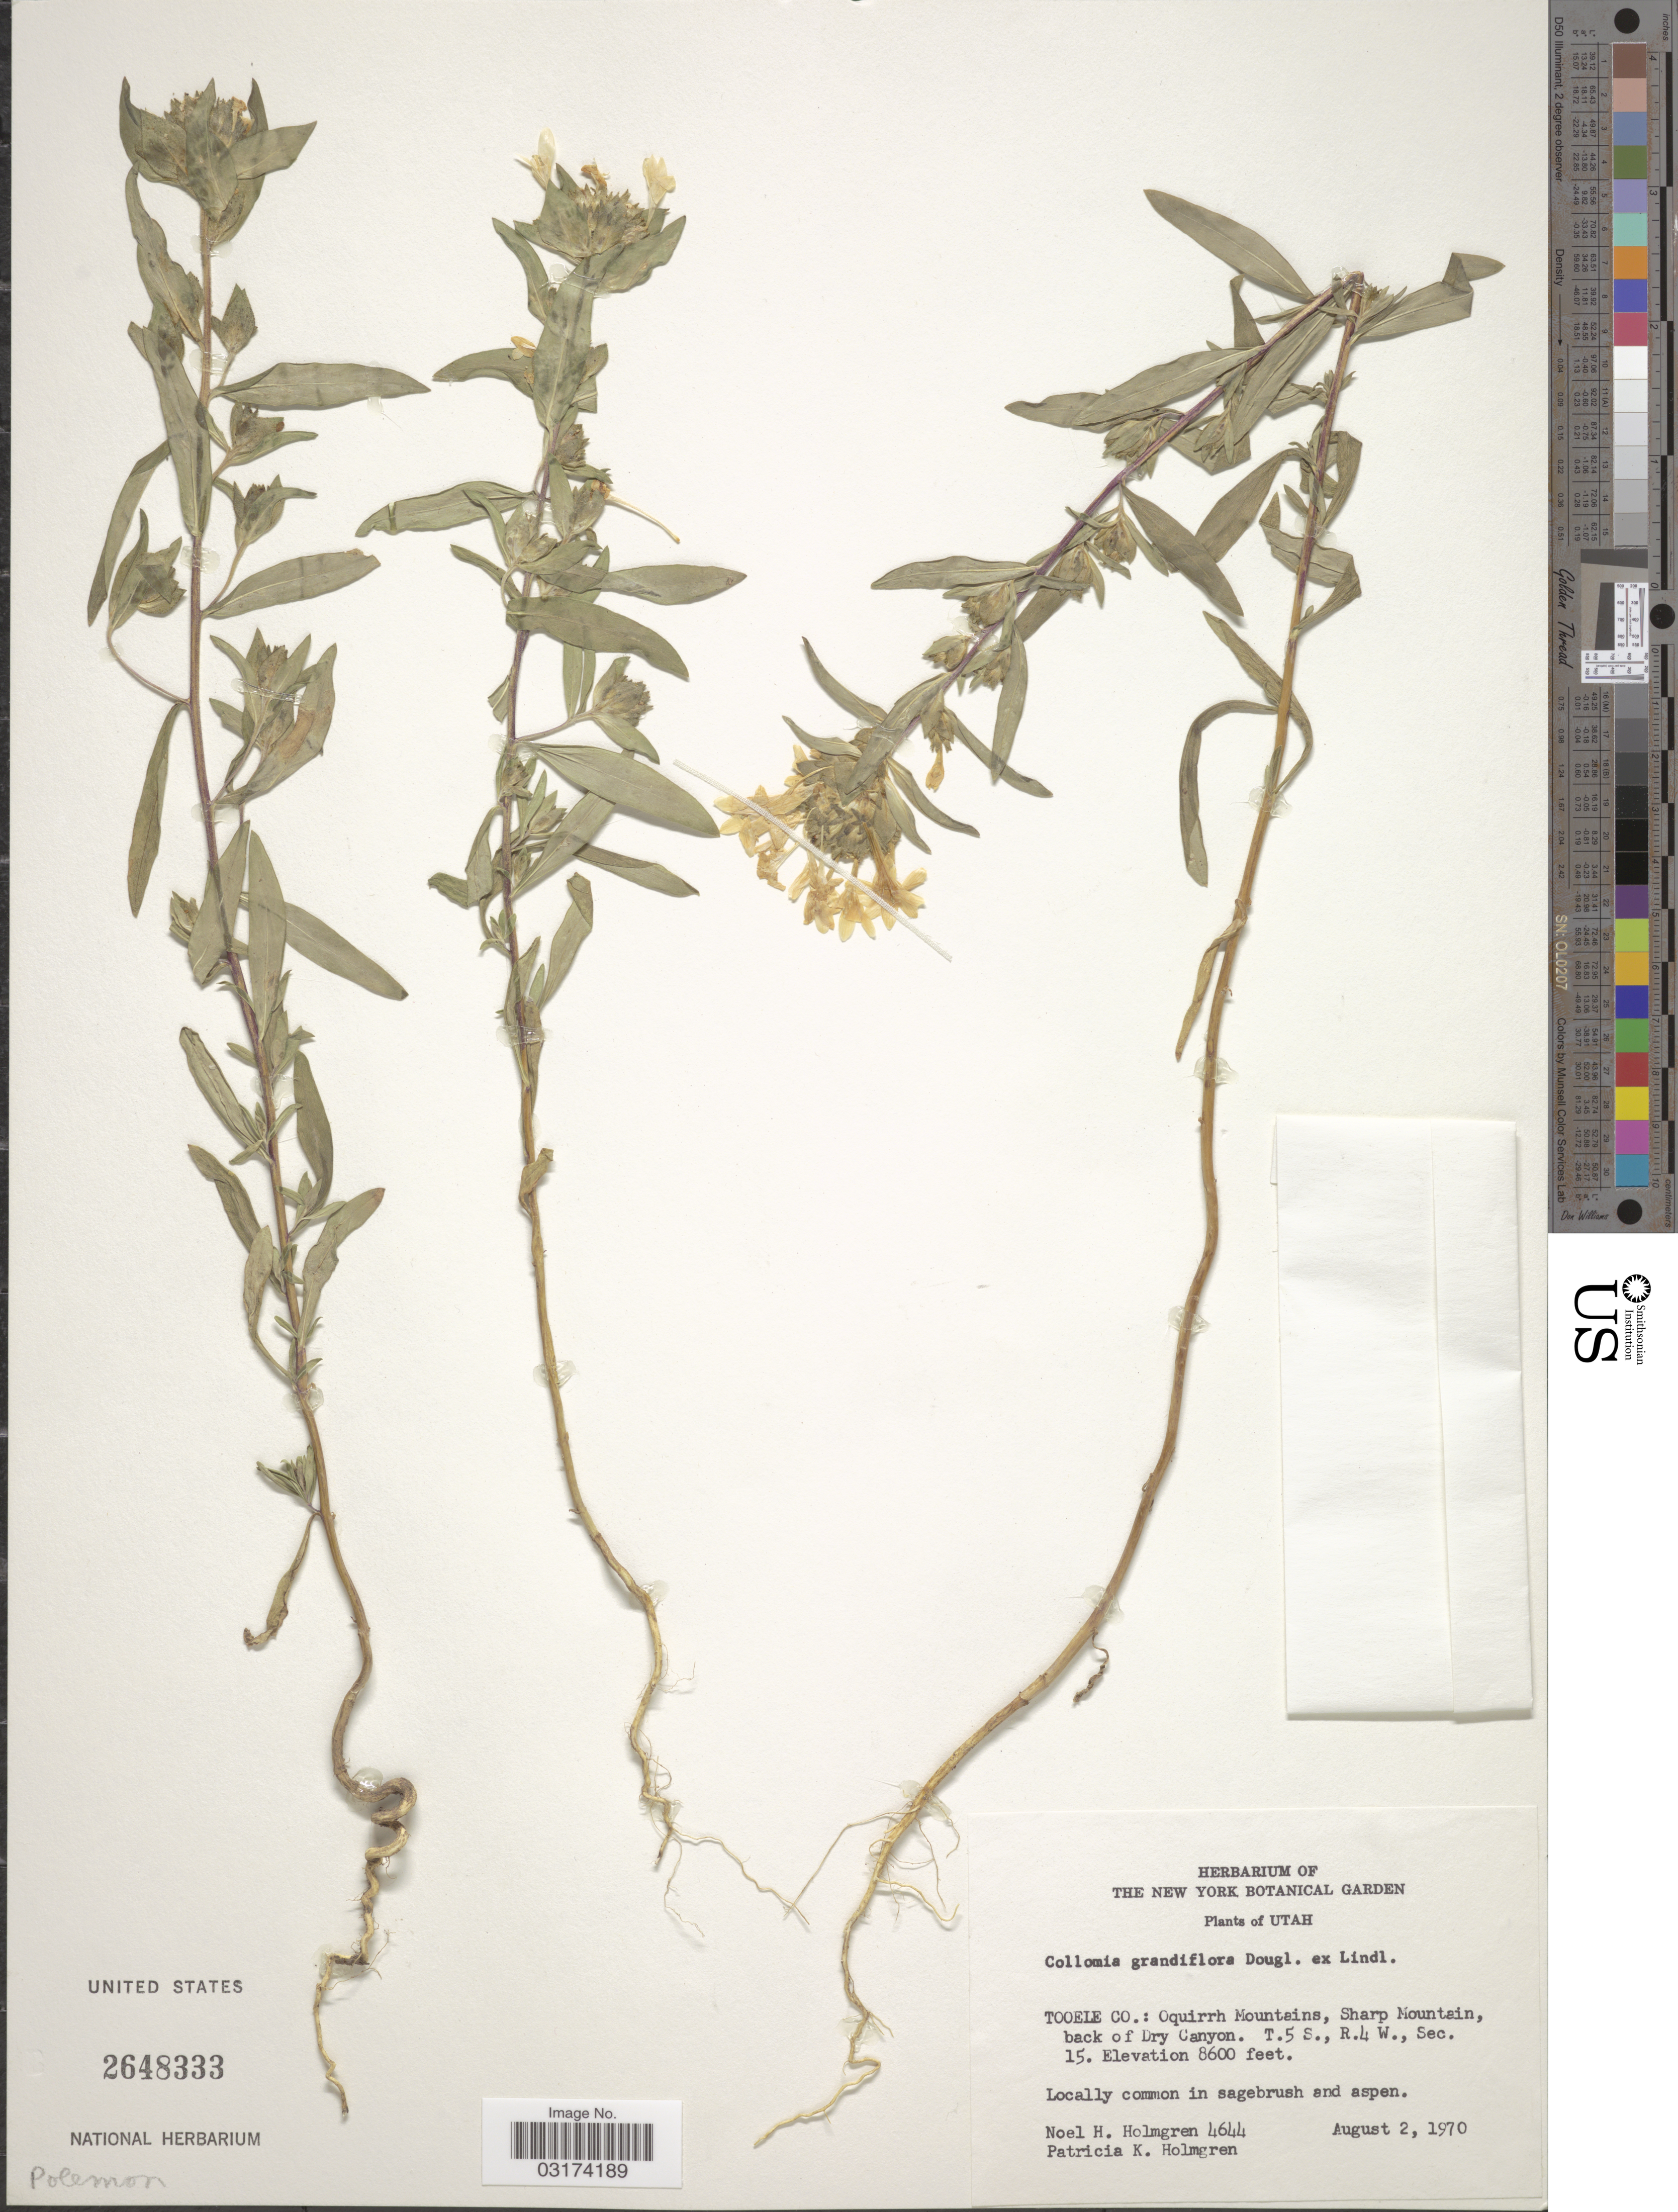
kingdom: Plantae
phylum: Tracheophyta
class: Magnoliopsida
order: Ericales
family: Polemoniaceae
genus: Collomia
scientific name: Collomia grandiflora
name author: Douglas ex Lindl.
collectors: N. H. Holmgren & P. K. Holmgren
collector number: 4644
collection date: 1970-08-02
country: United States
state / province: Utah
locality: Tooele Co.: Oquirrh Mountains, Sharp Mountain, back of Dry Canyon. T.5 S., R.4 W., Sec. 15.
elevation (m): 2621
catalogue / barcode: US 2648333